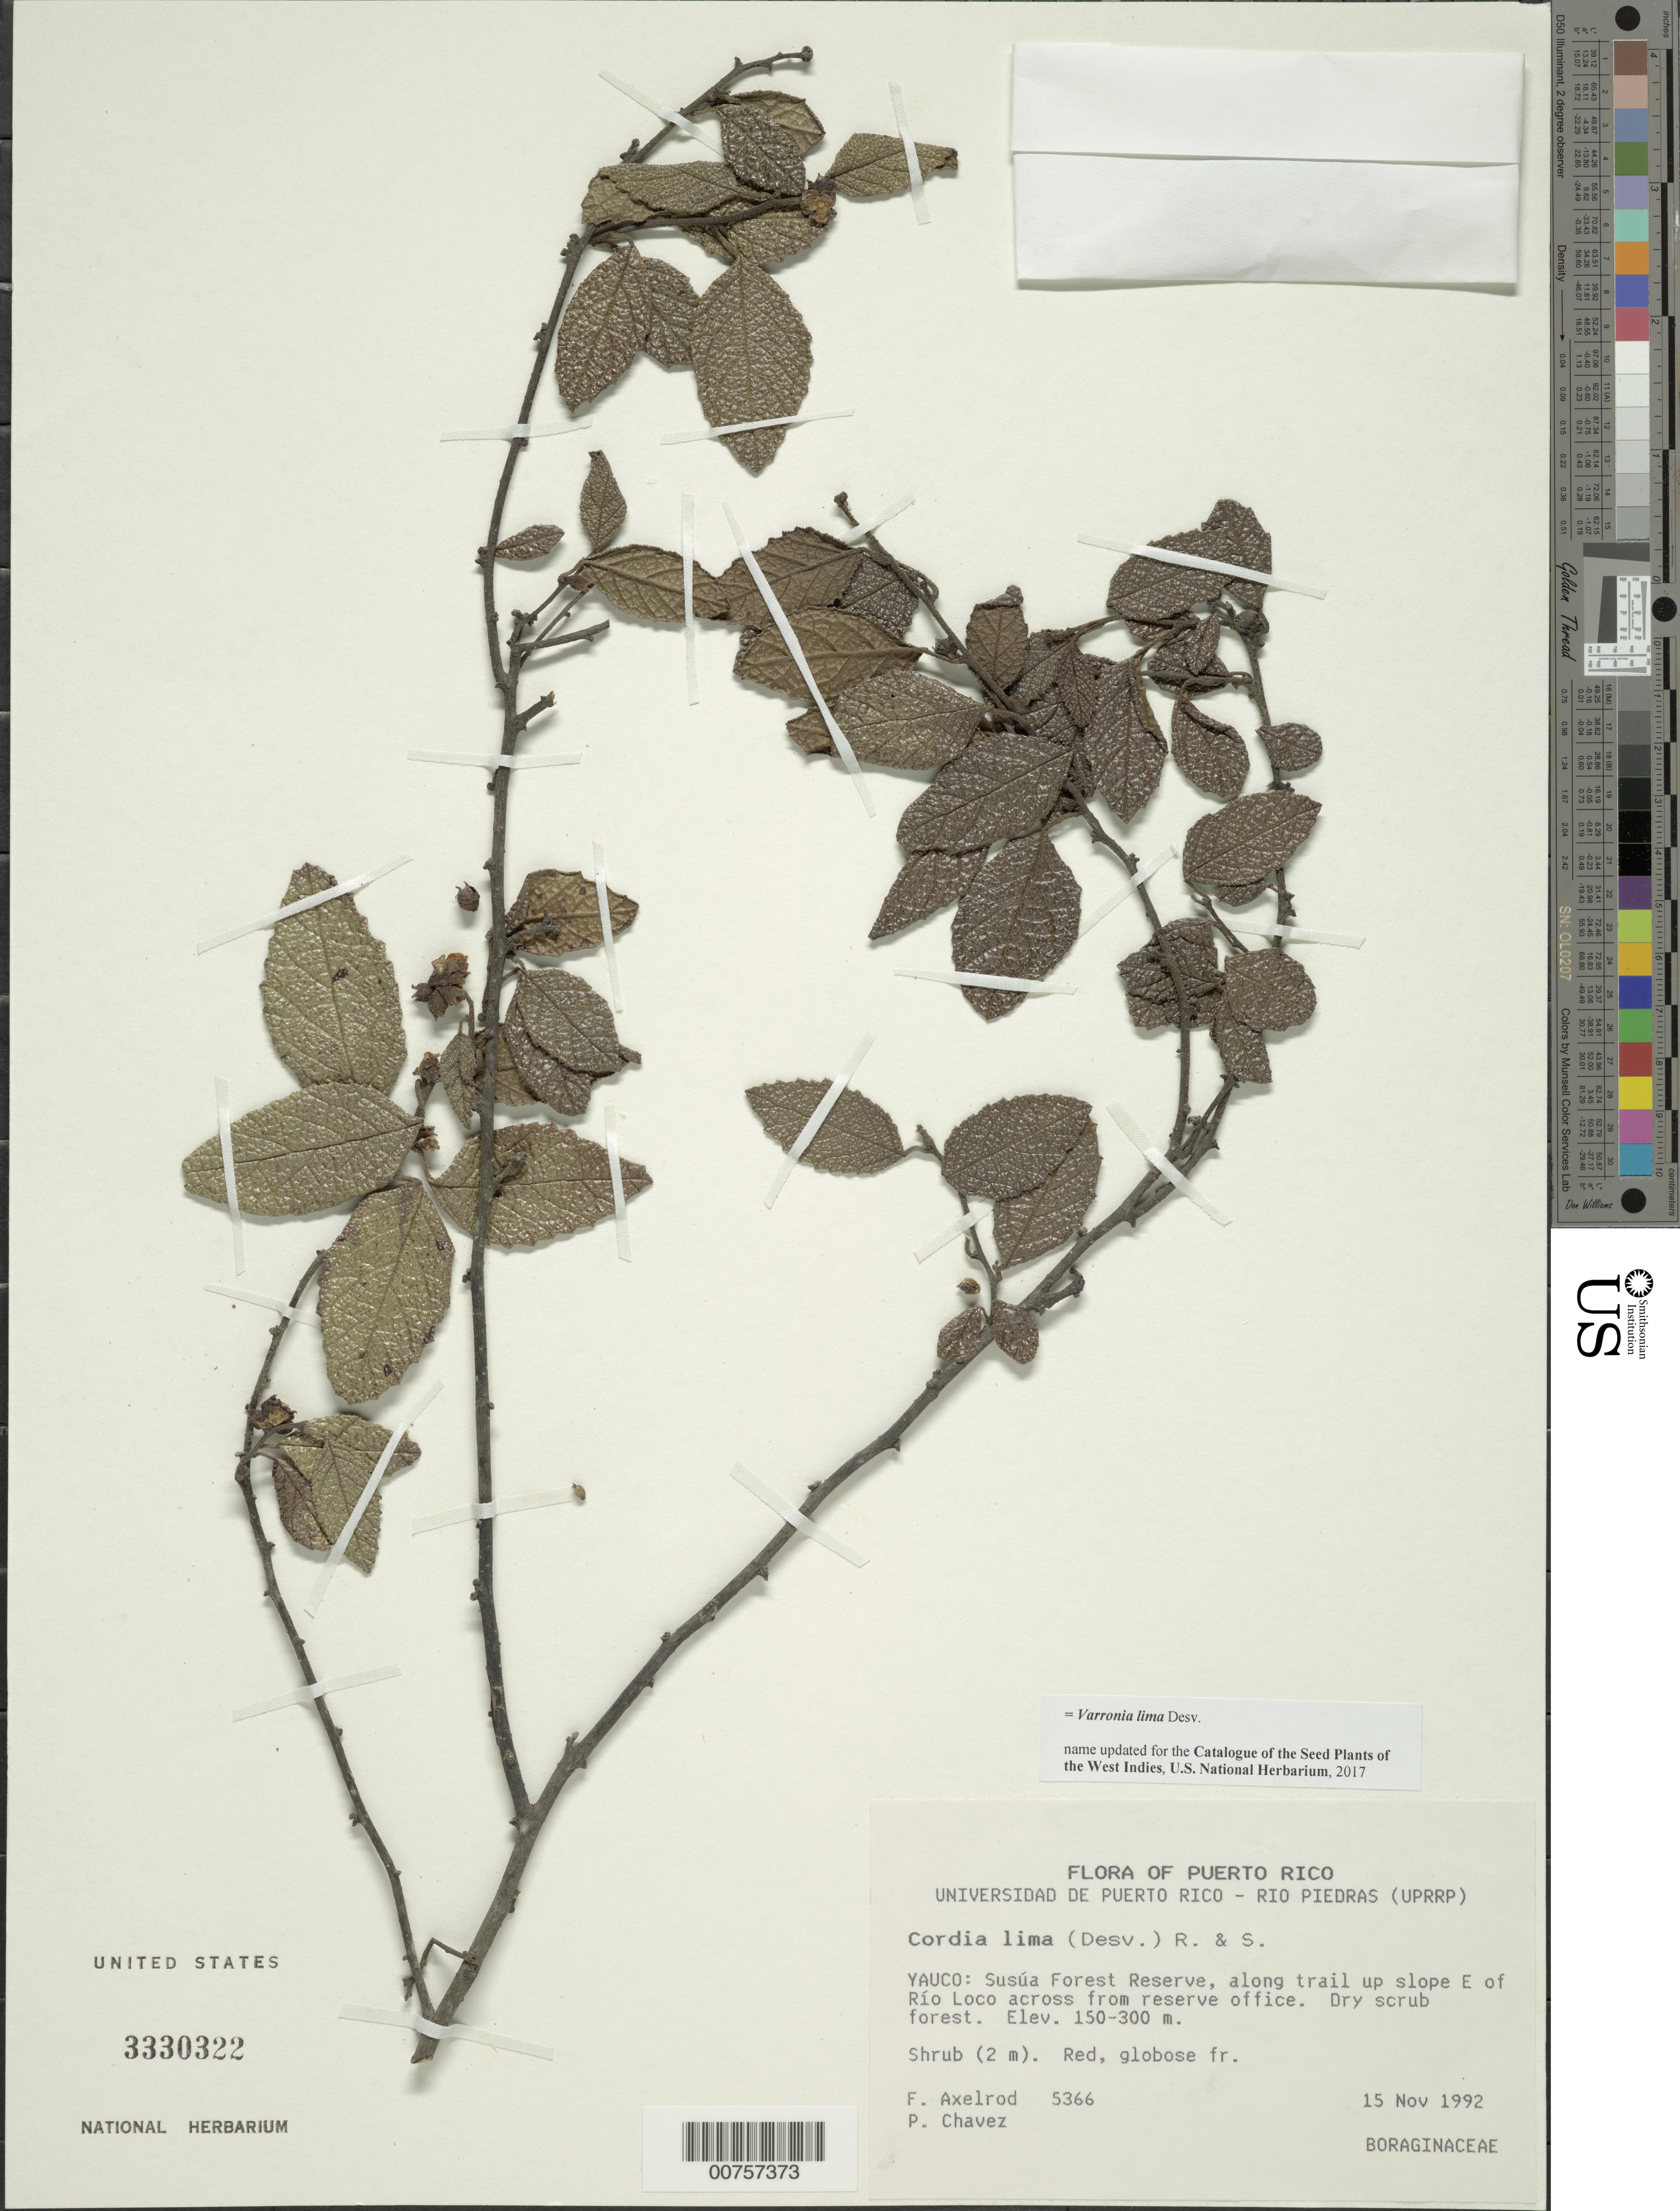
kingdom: Plantae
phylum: Tracheophyta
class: Magnoliopsida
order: Boraginales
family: Cordiaceae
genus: Varronia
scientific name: Varronia lima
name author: Desv.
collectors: F. S. Axelrod & P. Chavez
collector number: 5366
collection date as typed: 15 Nov 1992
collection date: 1992-11-15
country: Puerto Rico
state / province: Yauco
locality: Yauco: Susúa Forest Reserve, along trail up slope E of Río Loco, across from reserve office.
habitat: Dry scrub forest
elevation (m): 150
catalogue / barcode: US 3330322